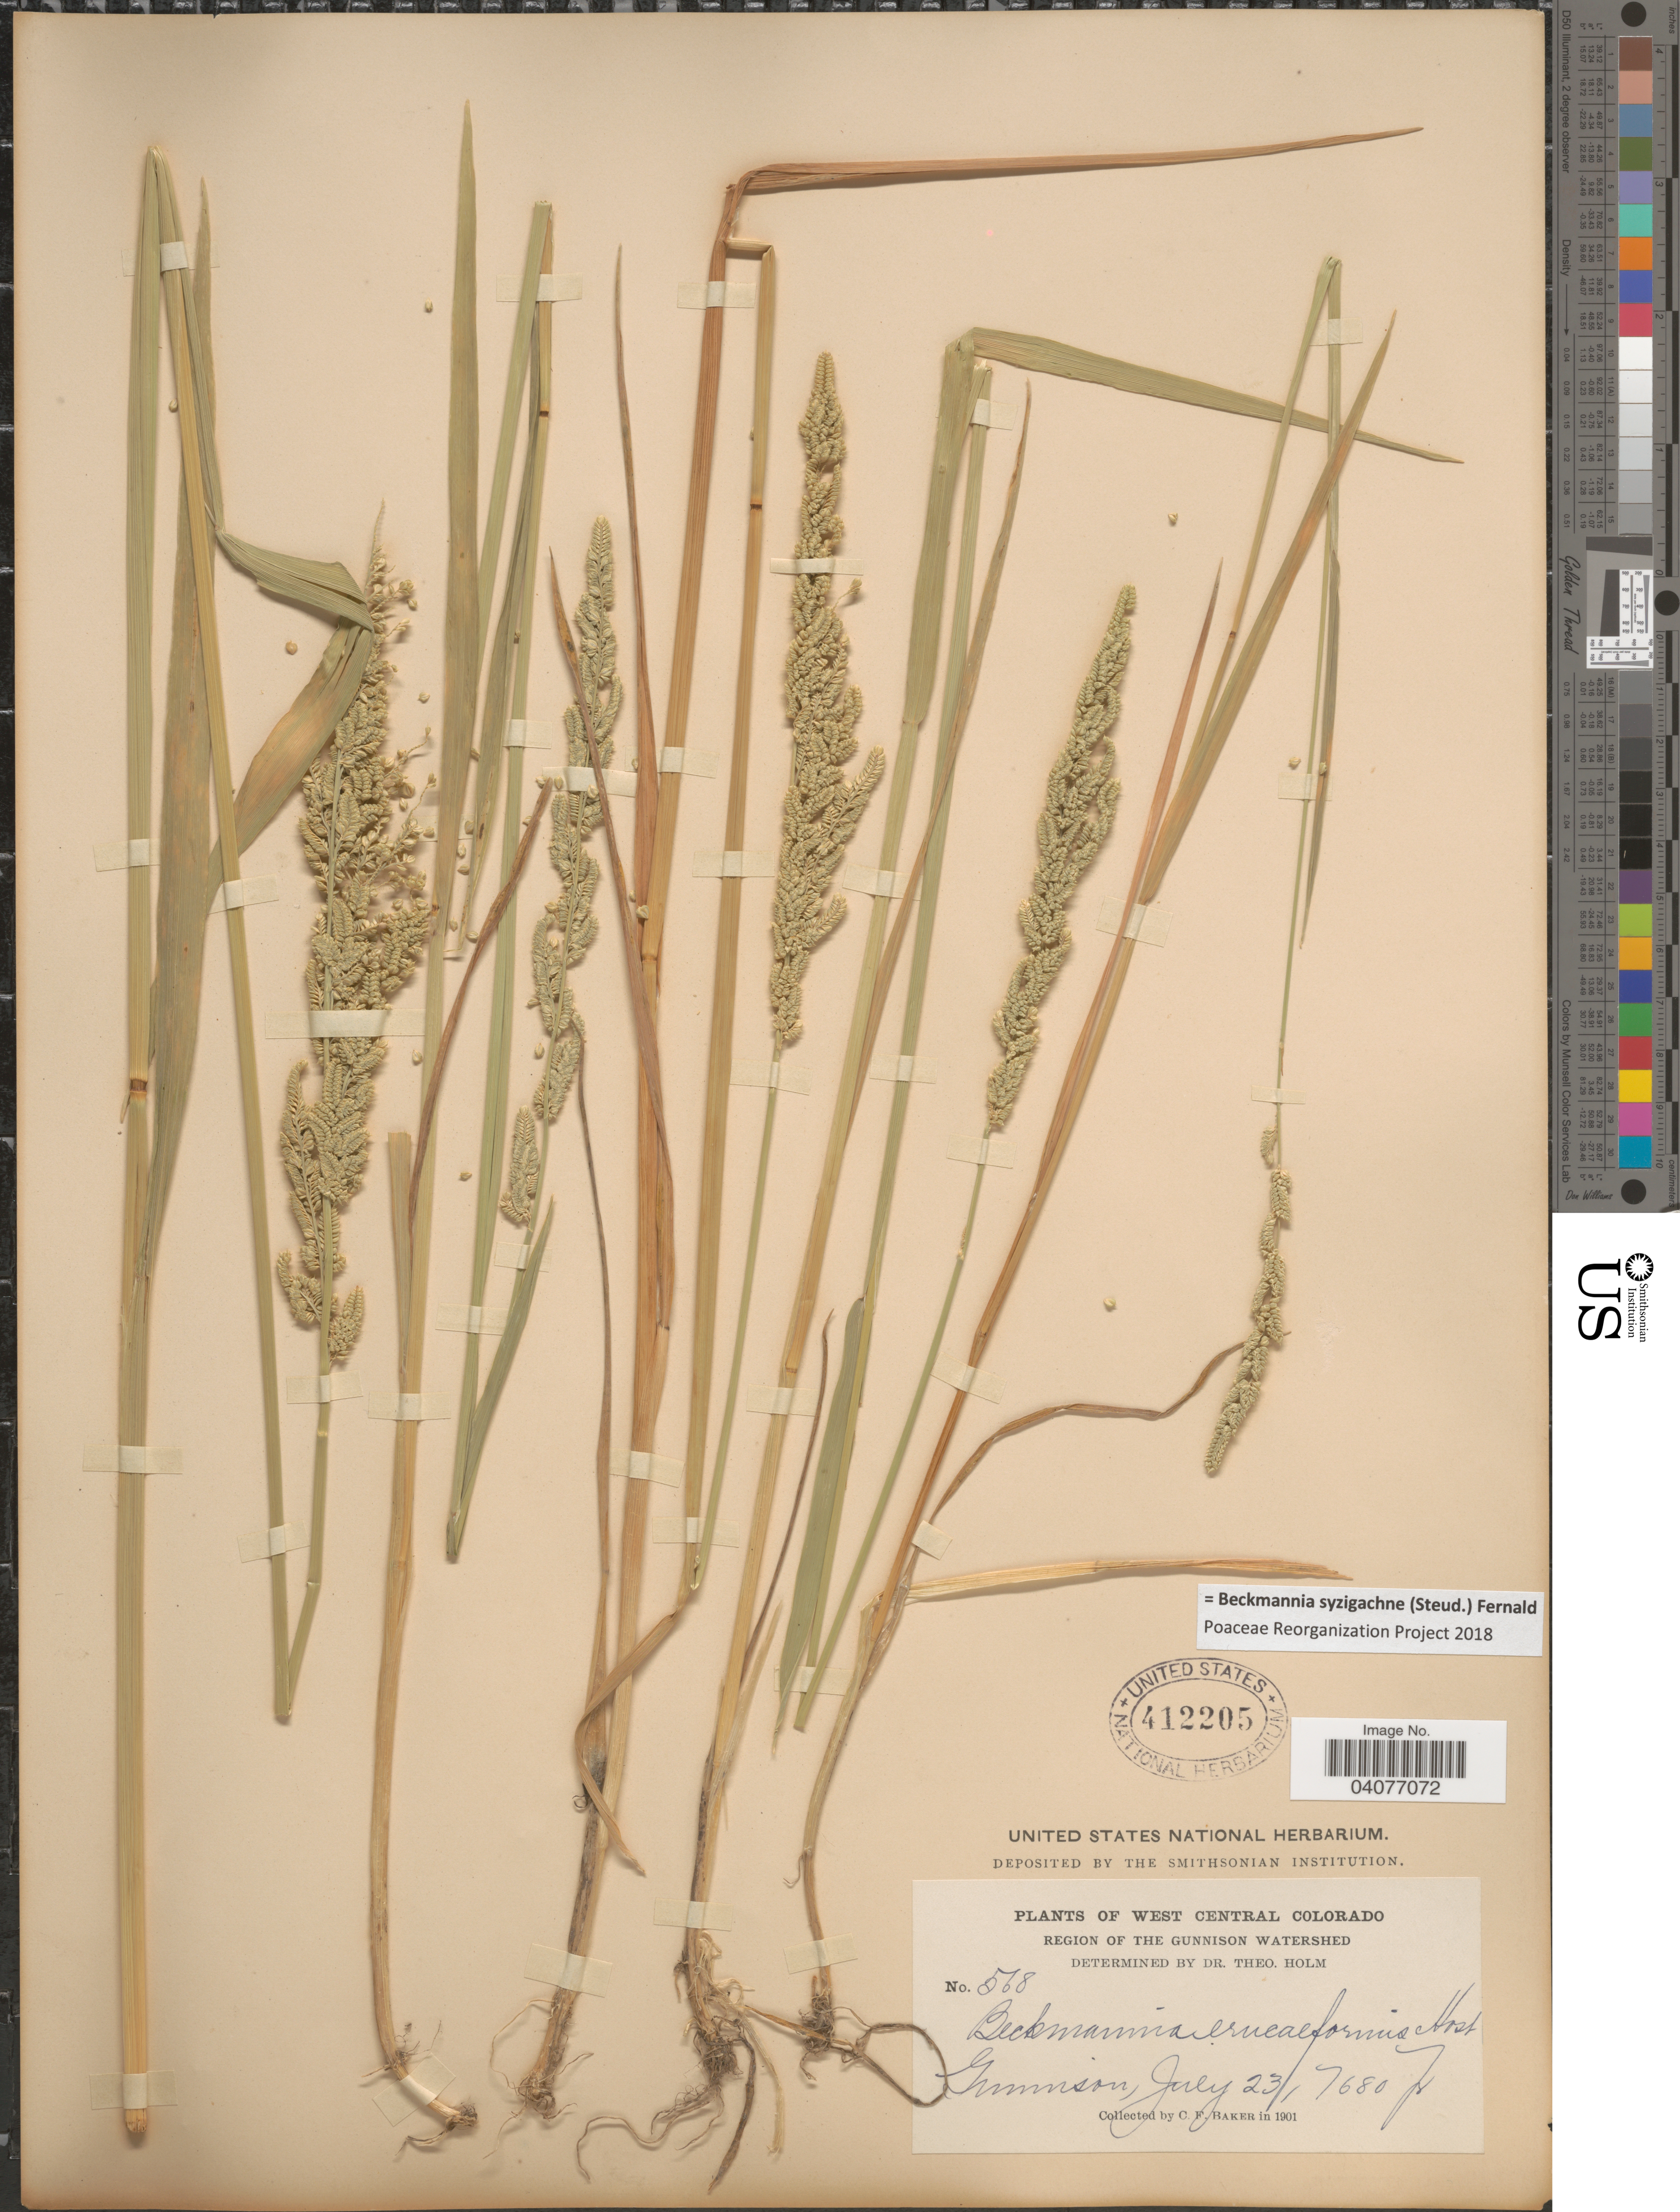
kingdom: Plantae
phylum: Tracheophyta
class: Liliopsida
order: Poales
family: Poaceae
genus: Beckmannia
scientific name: Beckmannia syzigachne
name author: (Steud.) Fernald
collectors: C. F. Baker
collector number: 568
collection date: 1901-07-23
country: United States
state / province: Colorado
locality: West Central Colorado. Region of the Gunnison Watershed. Gunnison.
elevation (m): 2341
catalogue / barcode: US 412205